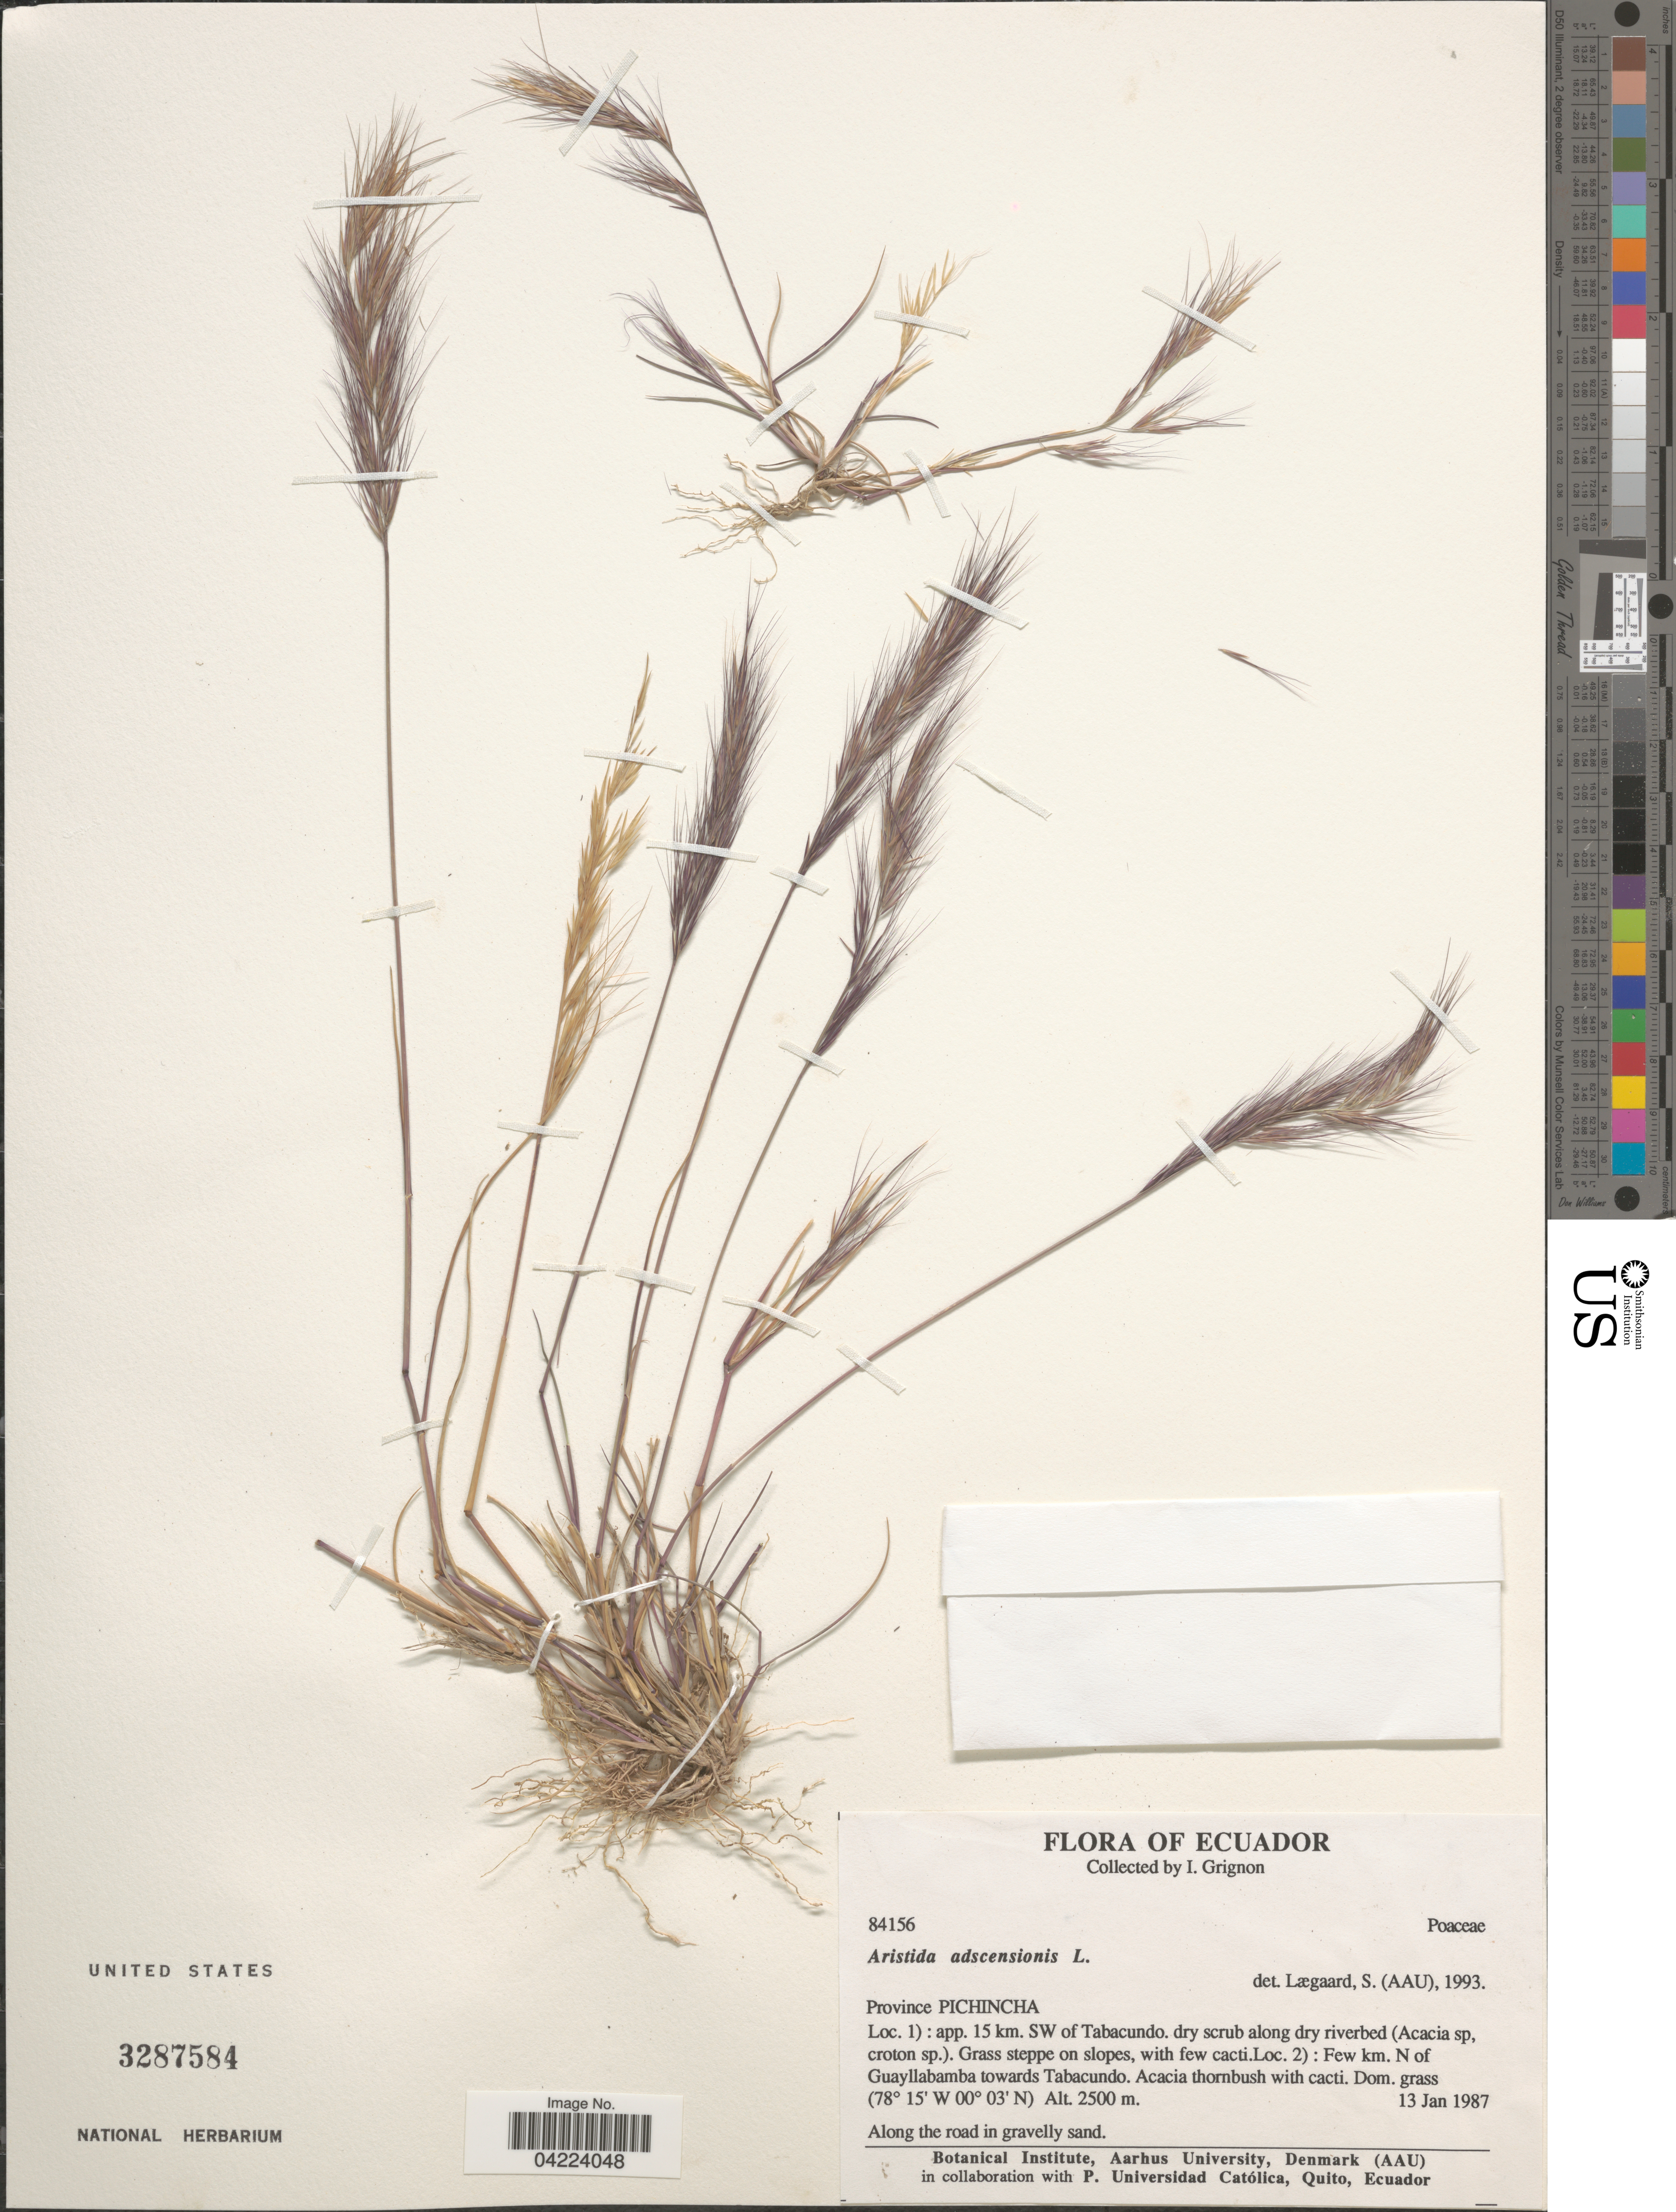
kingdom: Plantae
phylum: Tracheophyta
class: Liliopsida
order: Poales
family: Poaceae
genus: Aristida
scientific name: Aristida adscensionis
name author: L.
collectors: I. Grignon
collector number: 84156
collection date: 1987-01-13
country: Ecuador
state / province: Pichincha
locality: Loc. 1): app. 15 km. SW of Tabacundo. Loc. 2): Few km. N of Guayllabamba towards Tabacundo.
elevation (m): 2500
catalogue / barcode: US 3287584